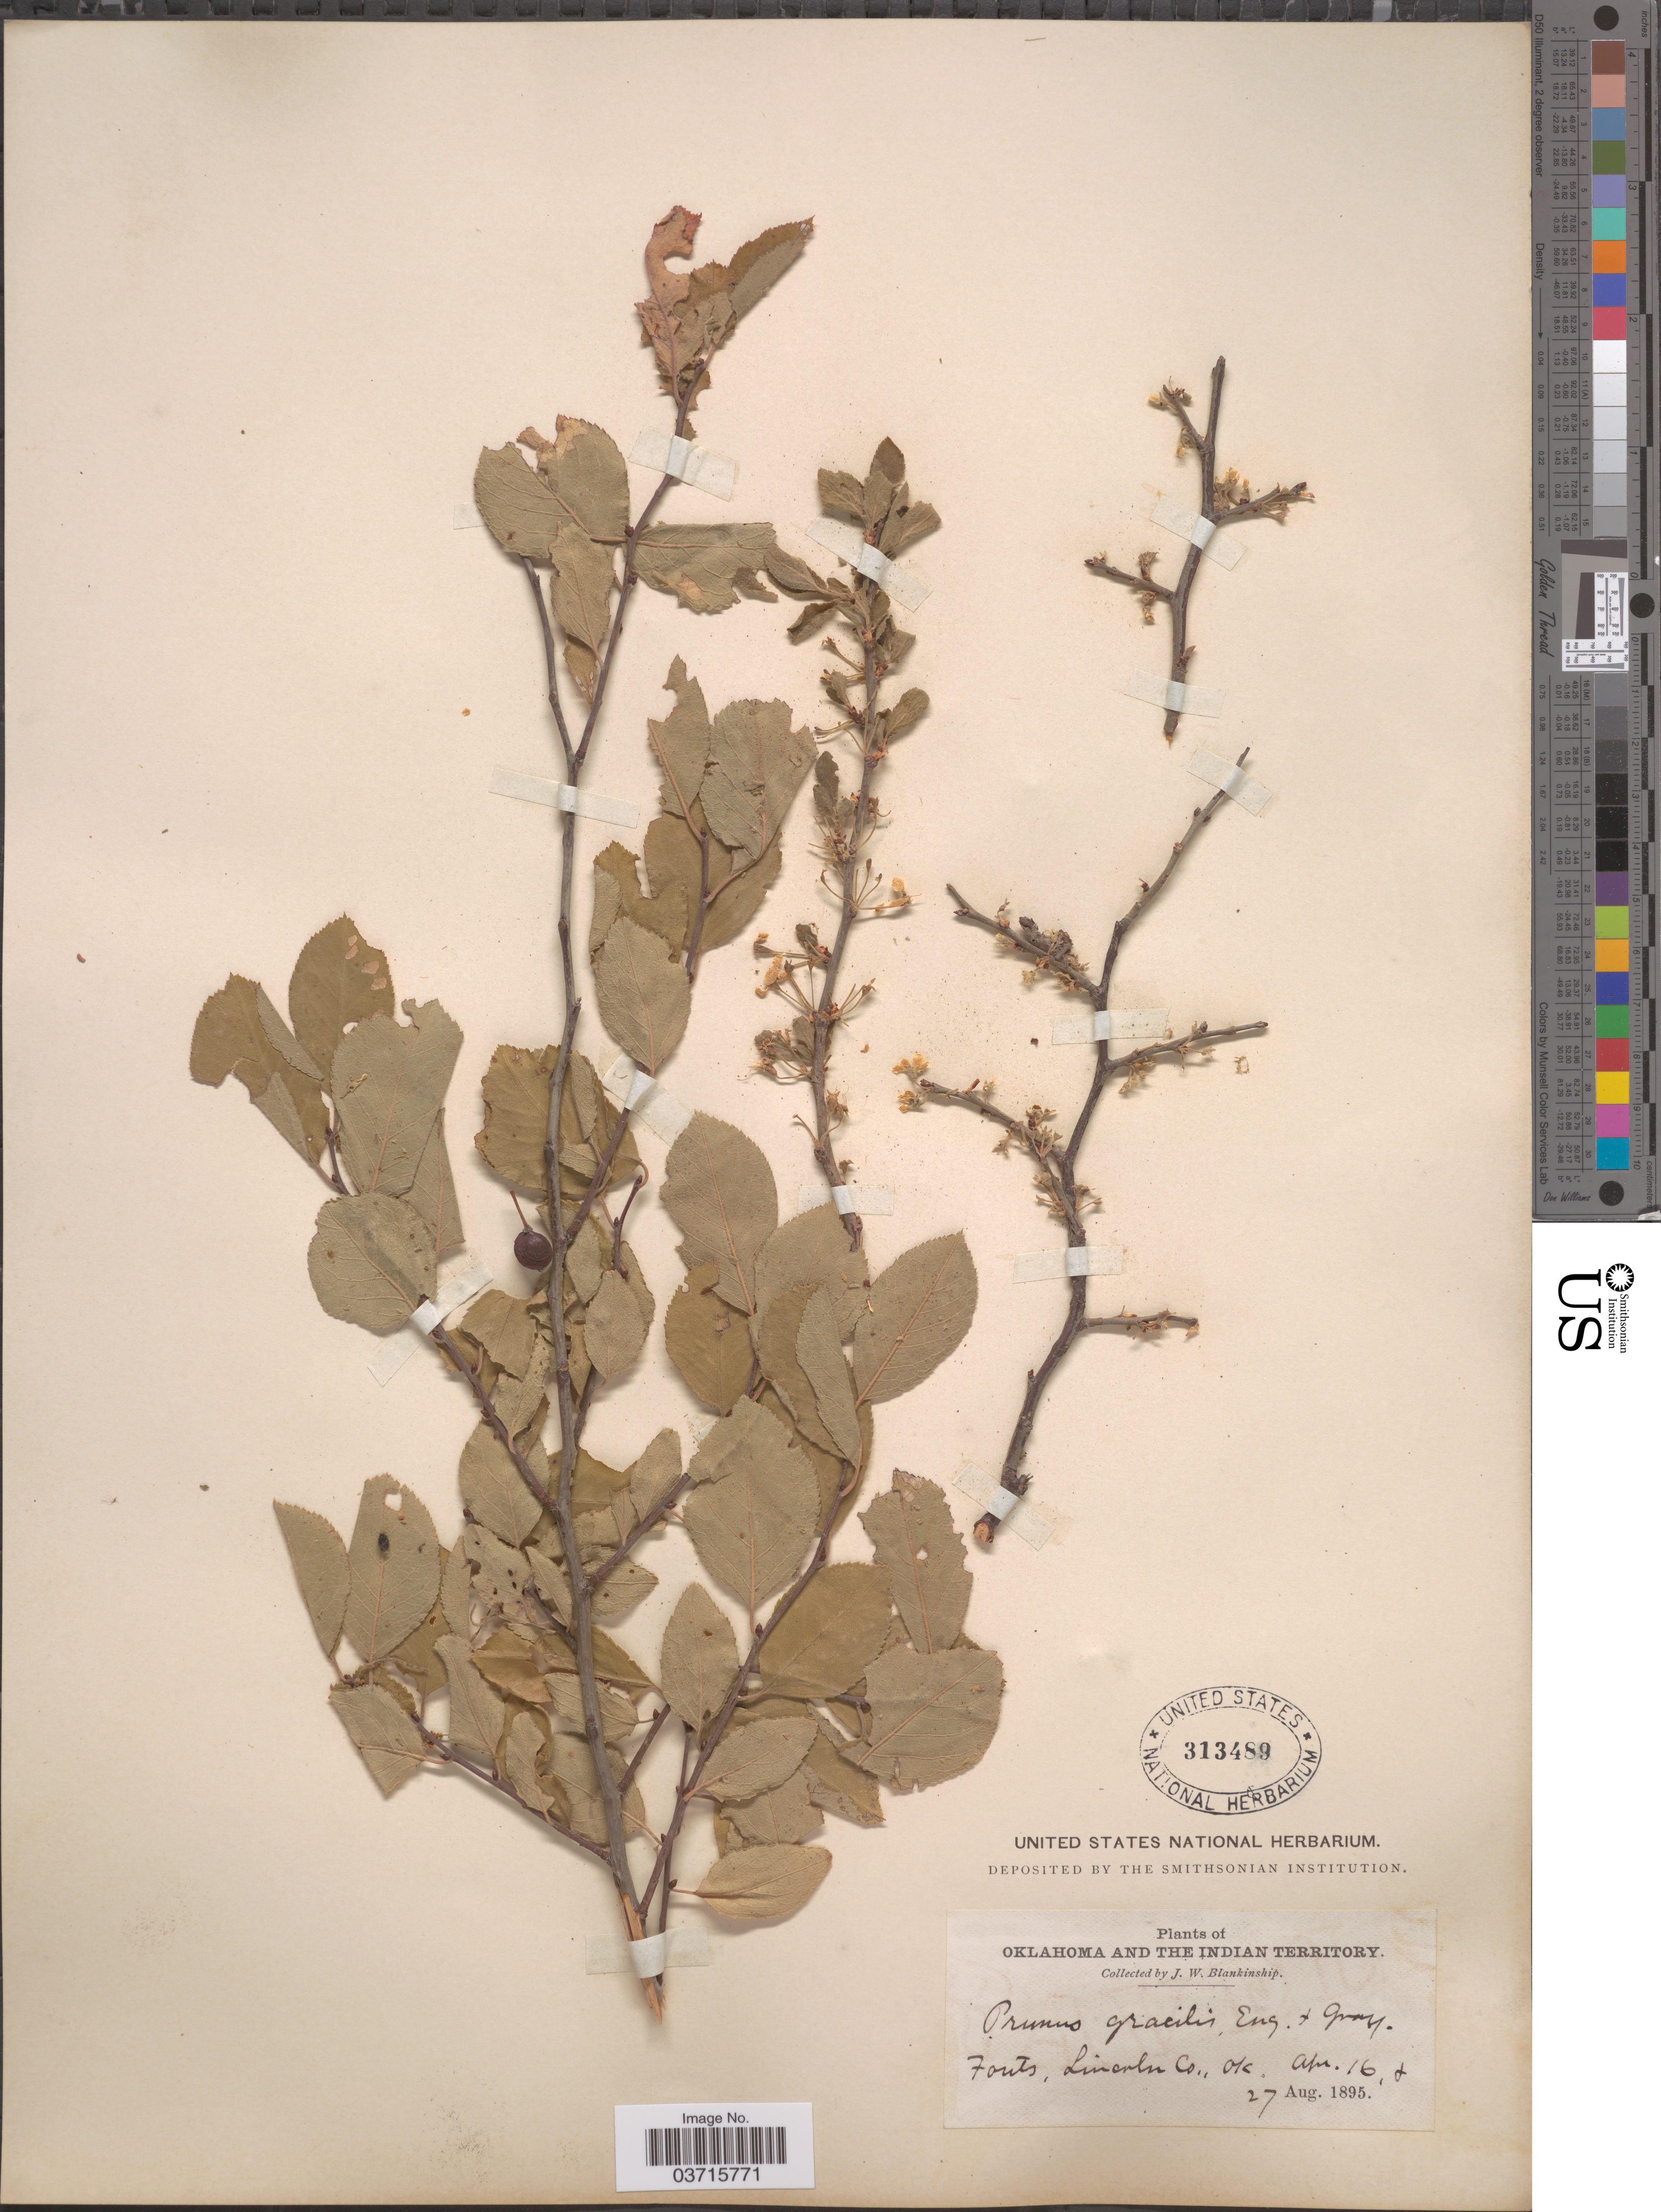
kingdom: Plantae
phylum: Tracheophyta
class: Magnoliopsida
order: Rosales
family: Rosaceae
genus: Prunus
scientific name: Prunus gracilis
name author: Engelm. & A. Gray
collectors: J. W. Blankinship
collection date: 1895-04-16/1895-08-27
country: United States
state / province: Oklahoma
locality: Oklahoma and The Indian Territory Fouts, Lincoln Co.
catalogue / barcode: US 313489